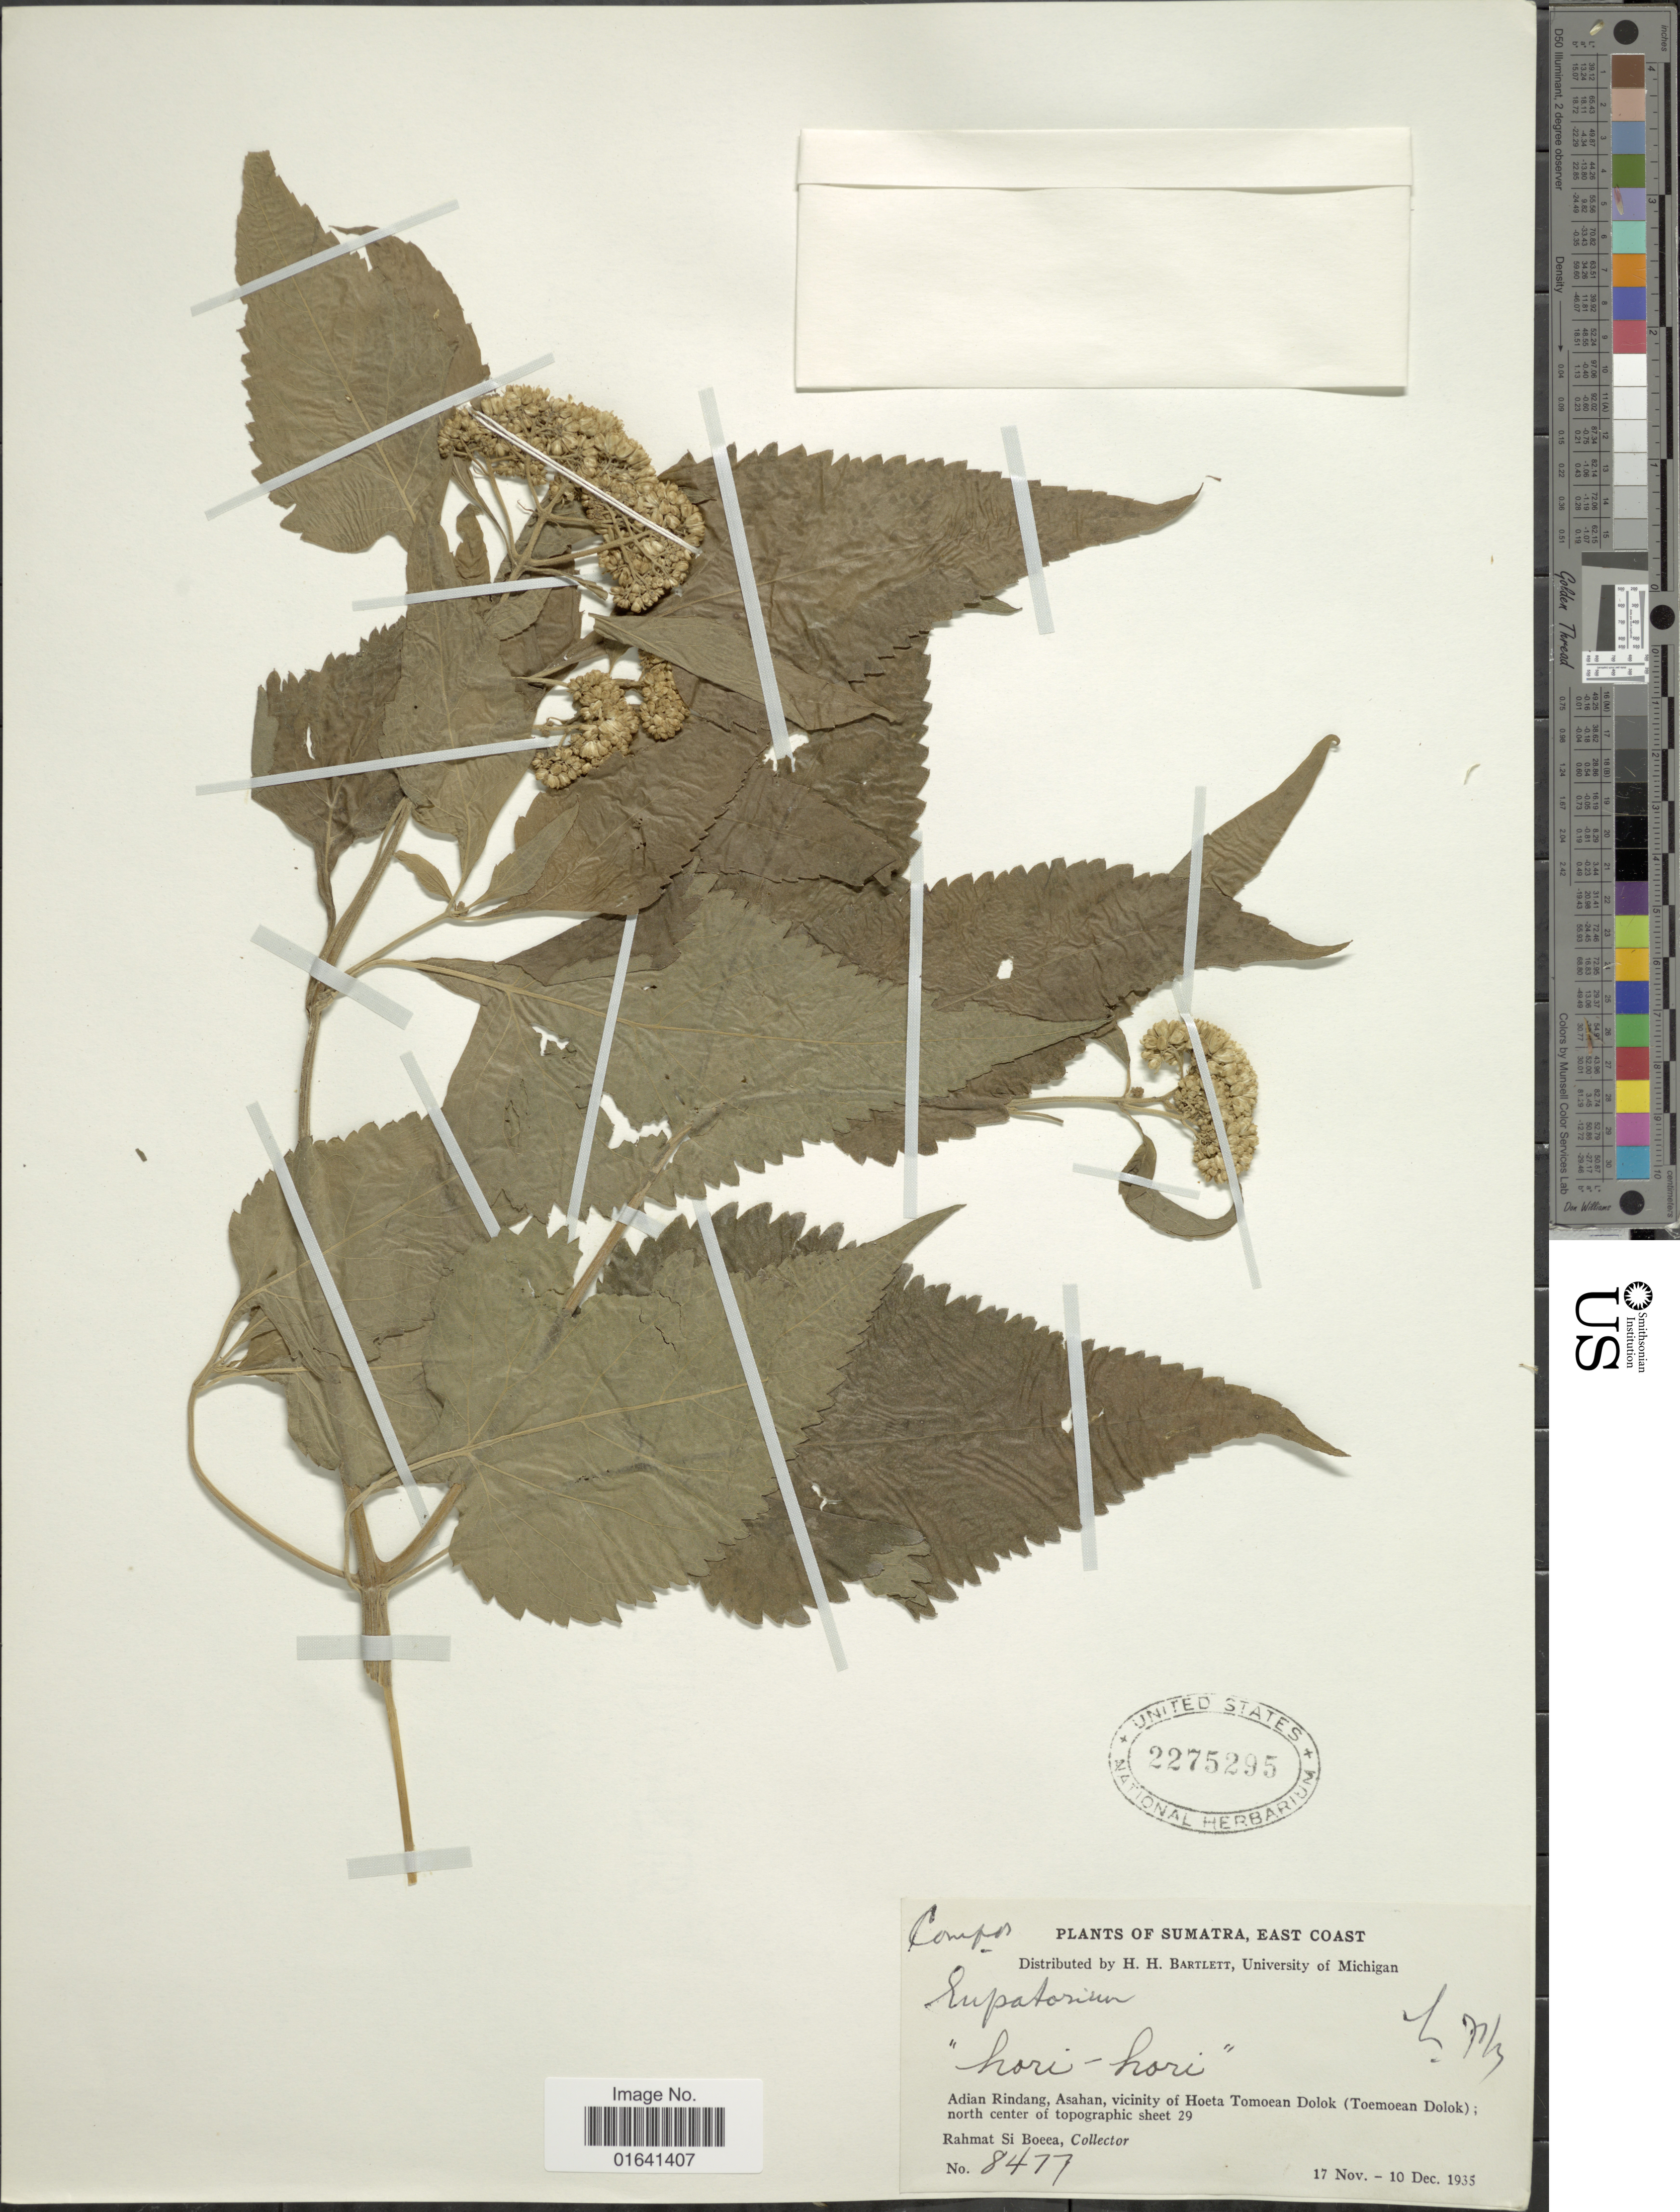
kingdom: Plantae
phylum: Tracheophyta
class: Magnoliopsida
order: Asterales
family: Asteraceae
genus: Austroeupatorium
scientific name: Austroeupatorium inulaefolium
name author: (Kunth) R.M. King & H. Rob.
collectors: Rahmat Si Boeea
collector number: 8477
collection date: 1935-11-17/1935-12-10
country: Indonesia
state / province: Sumatra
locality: East Coast, 'Hori-Hori', Adian Rindang, Asahan, vicinity of Hoeta Tomoean Dolok (Toemoean Dolok); north center of topographic sheet 29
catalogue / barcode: US 2275295